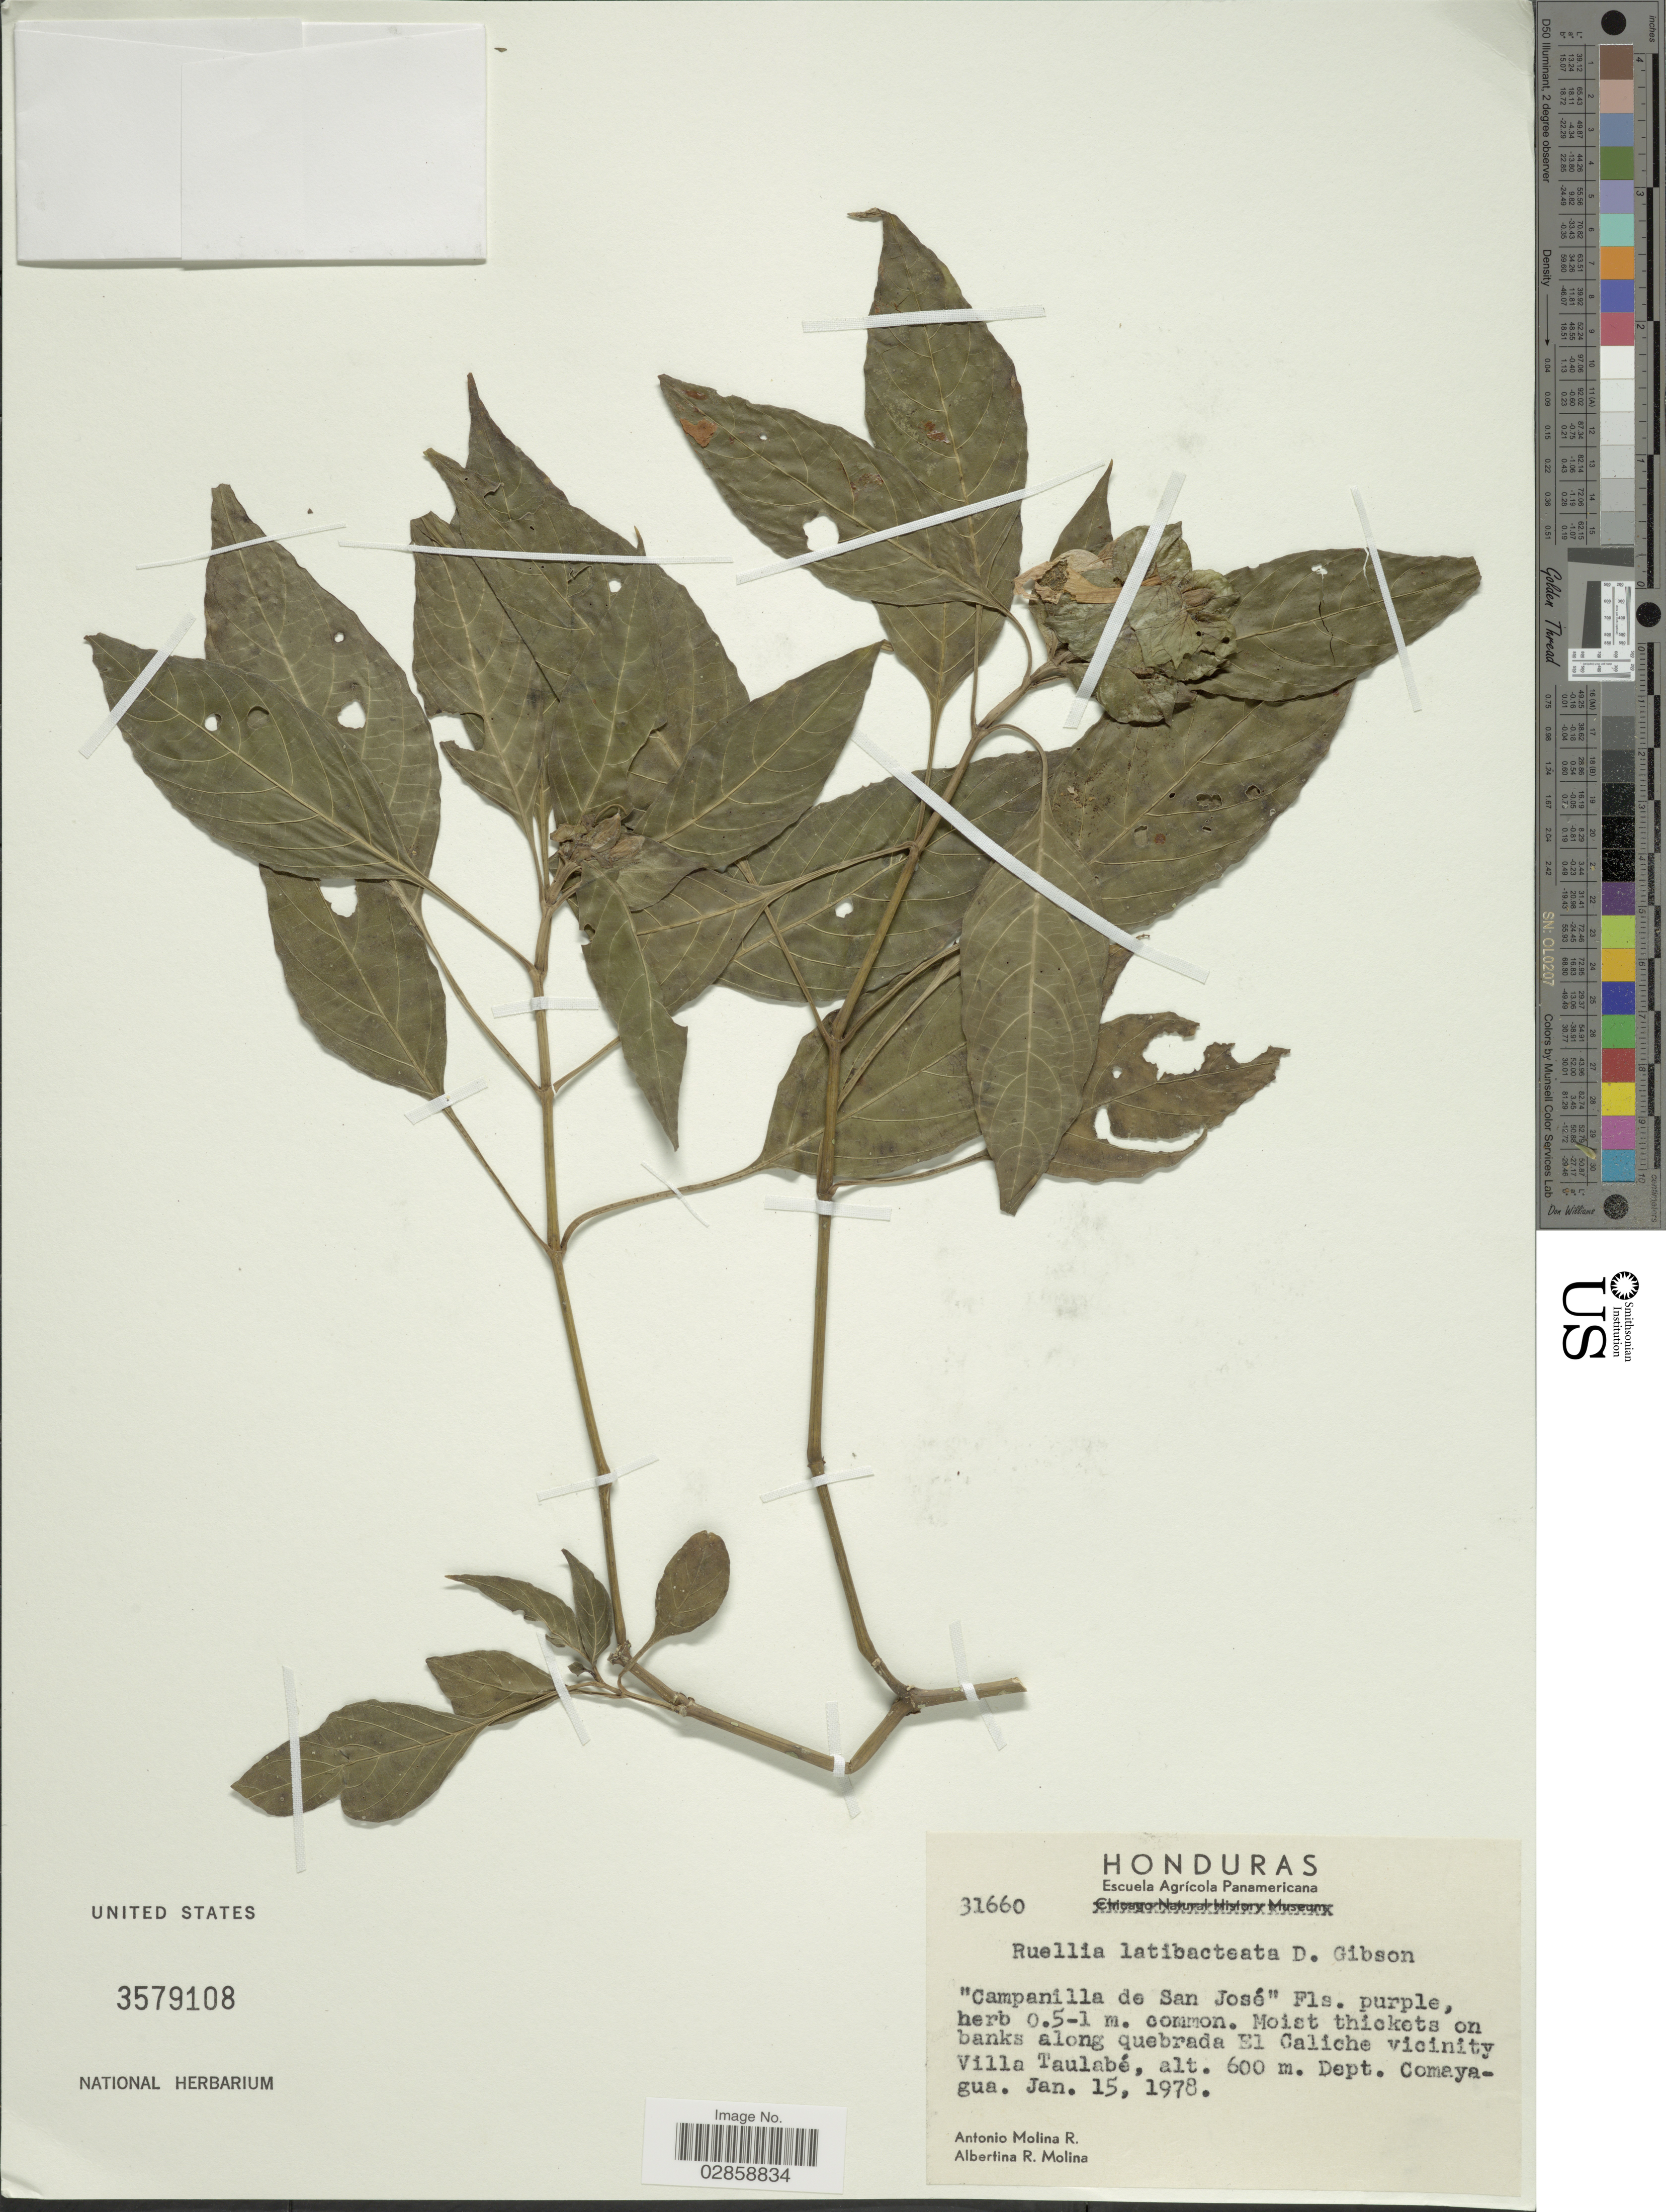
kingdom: Plantae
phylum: Tracheophyta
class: Magnoliopsida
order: Lamiales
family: Acanthaceae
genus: Ruellia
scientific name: Ruellia tubiflora var. parviflora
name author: Leonard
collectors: A. Molina R. & A. R. Molina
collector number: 31660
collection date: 1978-01-15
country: Honduras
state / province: Comayagua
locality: Along Quebrada El Calíche vicinity Villa Taulabé. Dept. Comayagua.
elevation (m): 600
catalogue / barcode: US 3579108